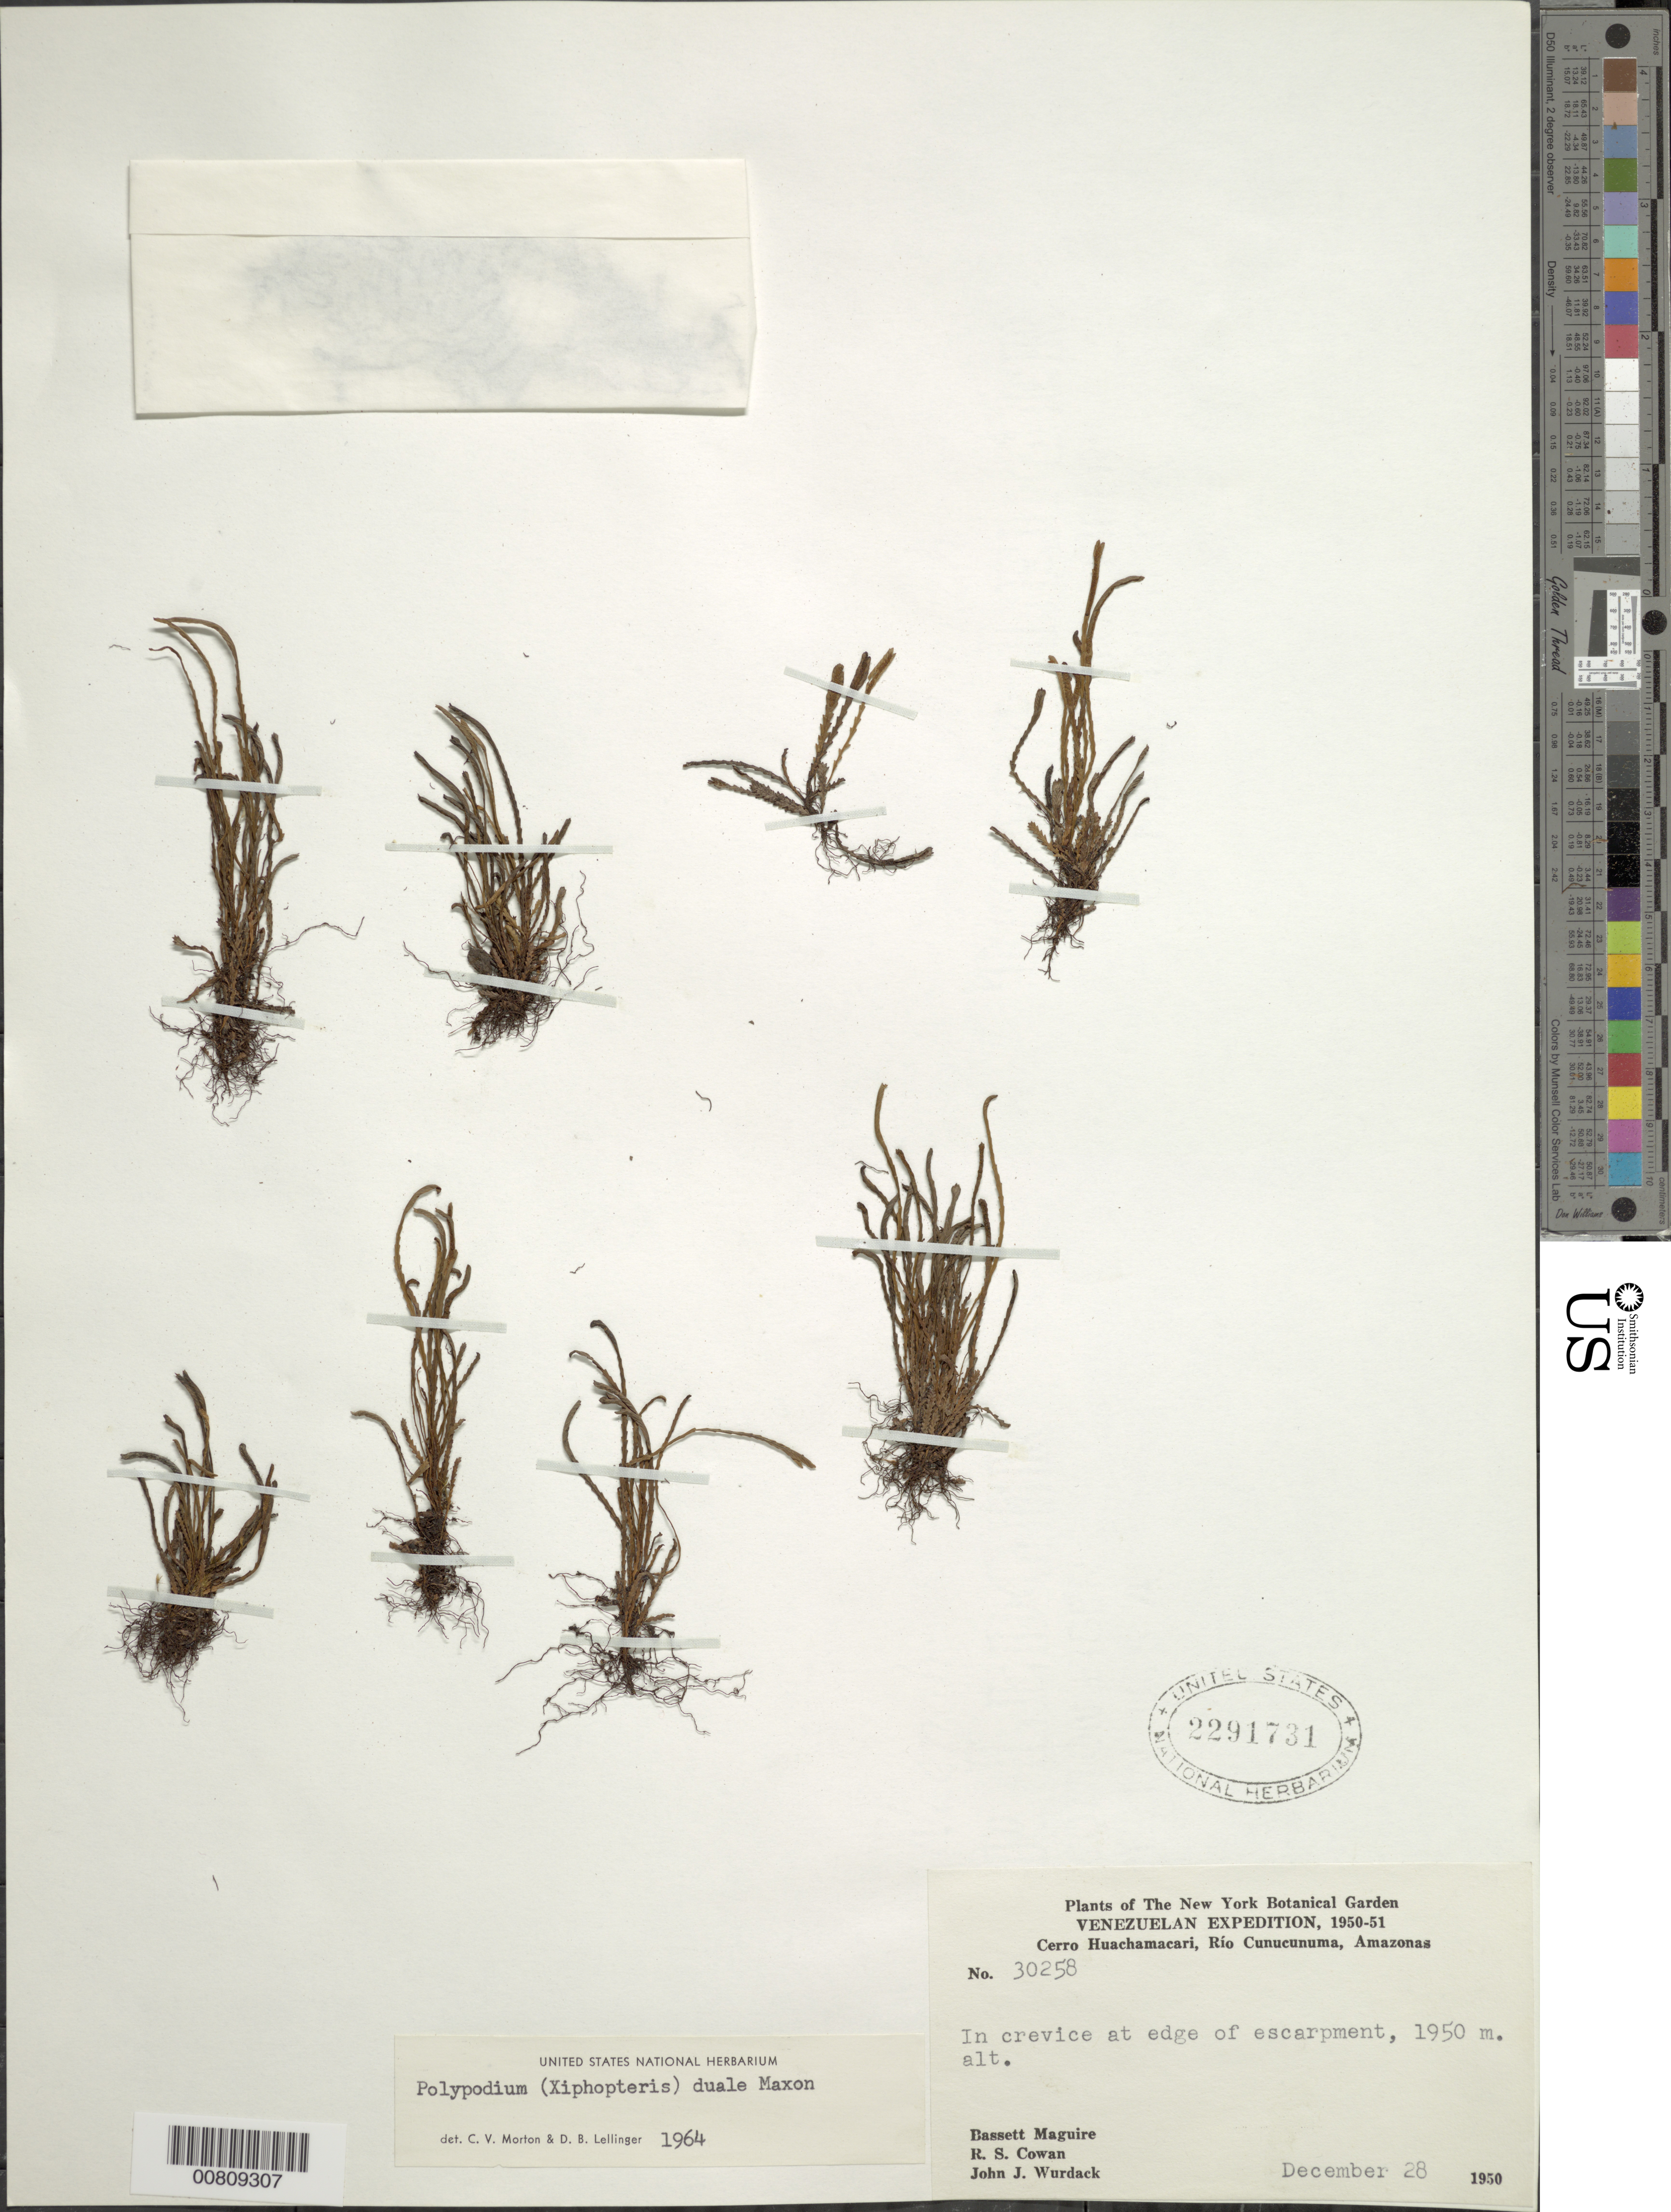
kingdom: Plantae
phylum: Tracheophyta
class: Polypodiopsida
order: Polypodiales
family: Polypodiaceae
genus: Cochlidium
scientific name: Cochlidium serrulatum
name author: (Sw.) L.E. Bishop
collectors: B. Maguire, R. S. Cowan & J. J. Wurdack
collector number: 30258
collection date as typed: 28-Dec-50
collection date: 1950-12-28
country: Venezuela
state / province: Amazonas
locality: Cerro Huachamacari, Río Cunucunuma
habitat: Crevice at edge of escarpment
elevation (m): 1950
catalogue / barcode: US 2291731